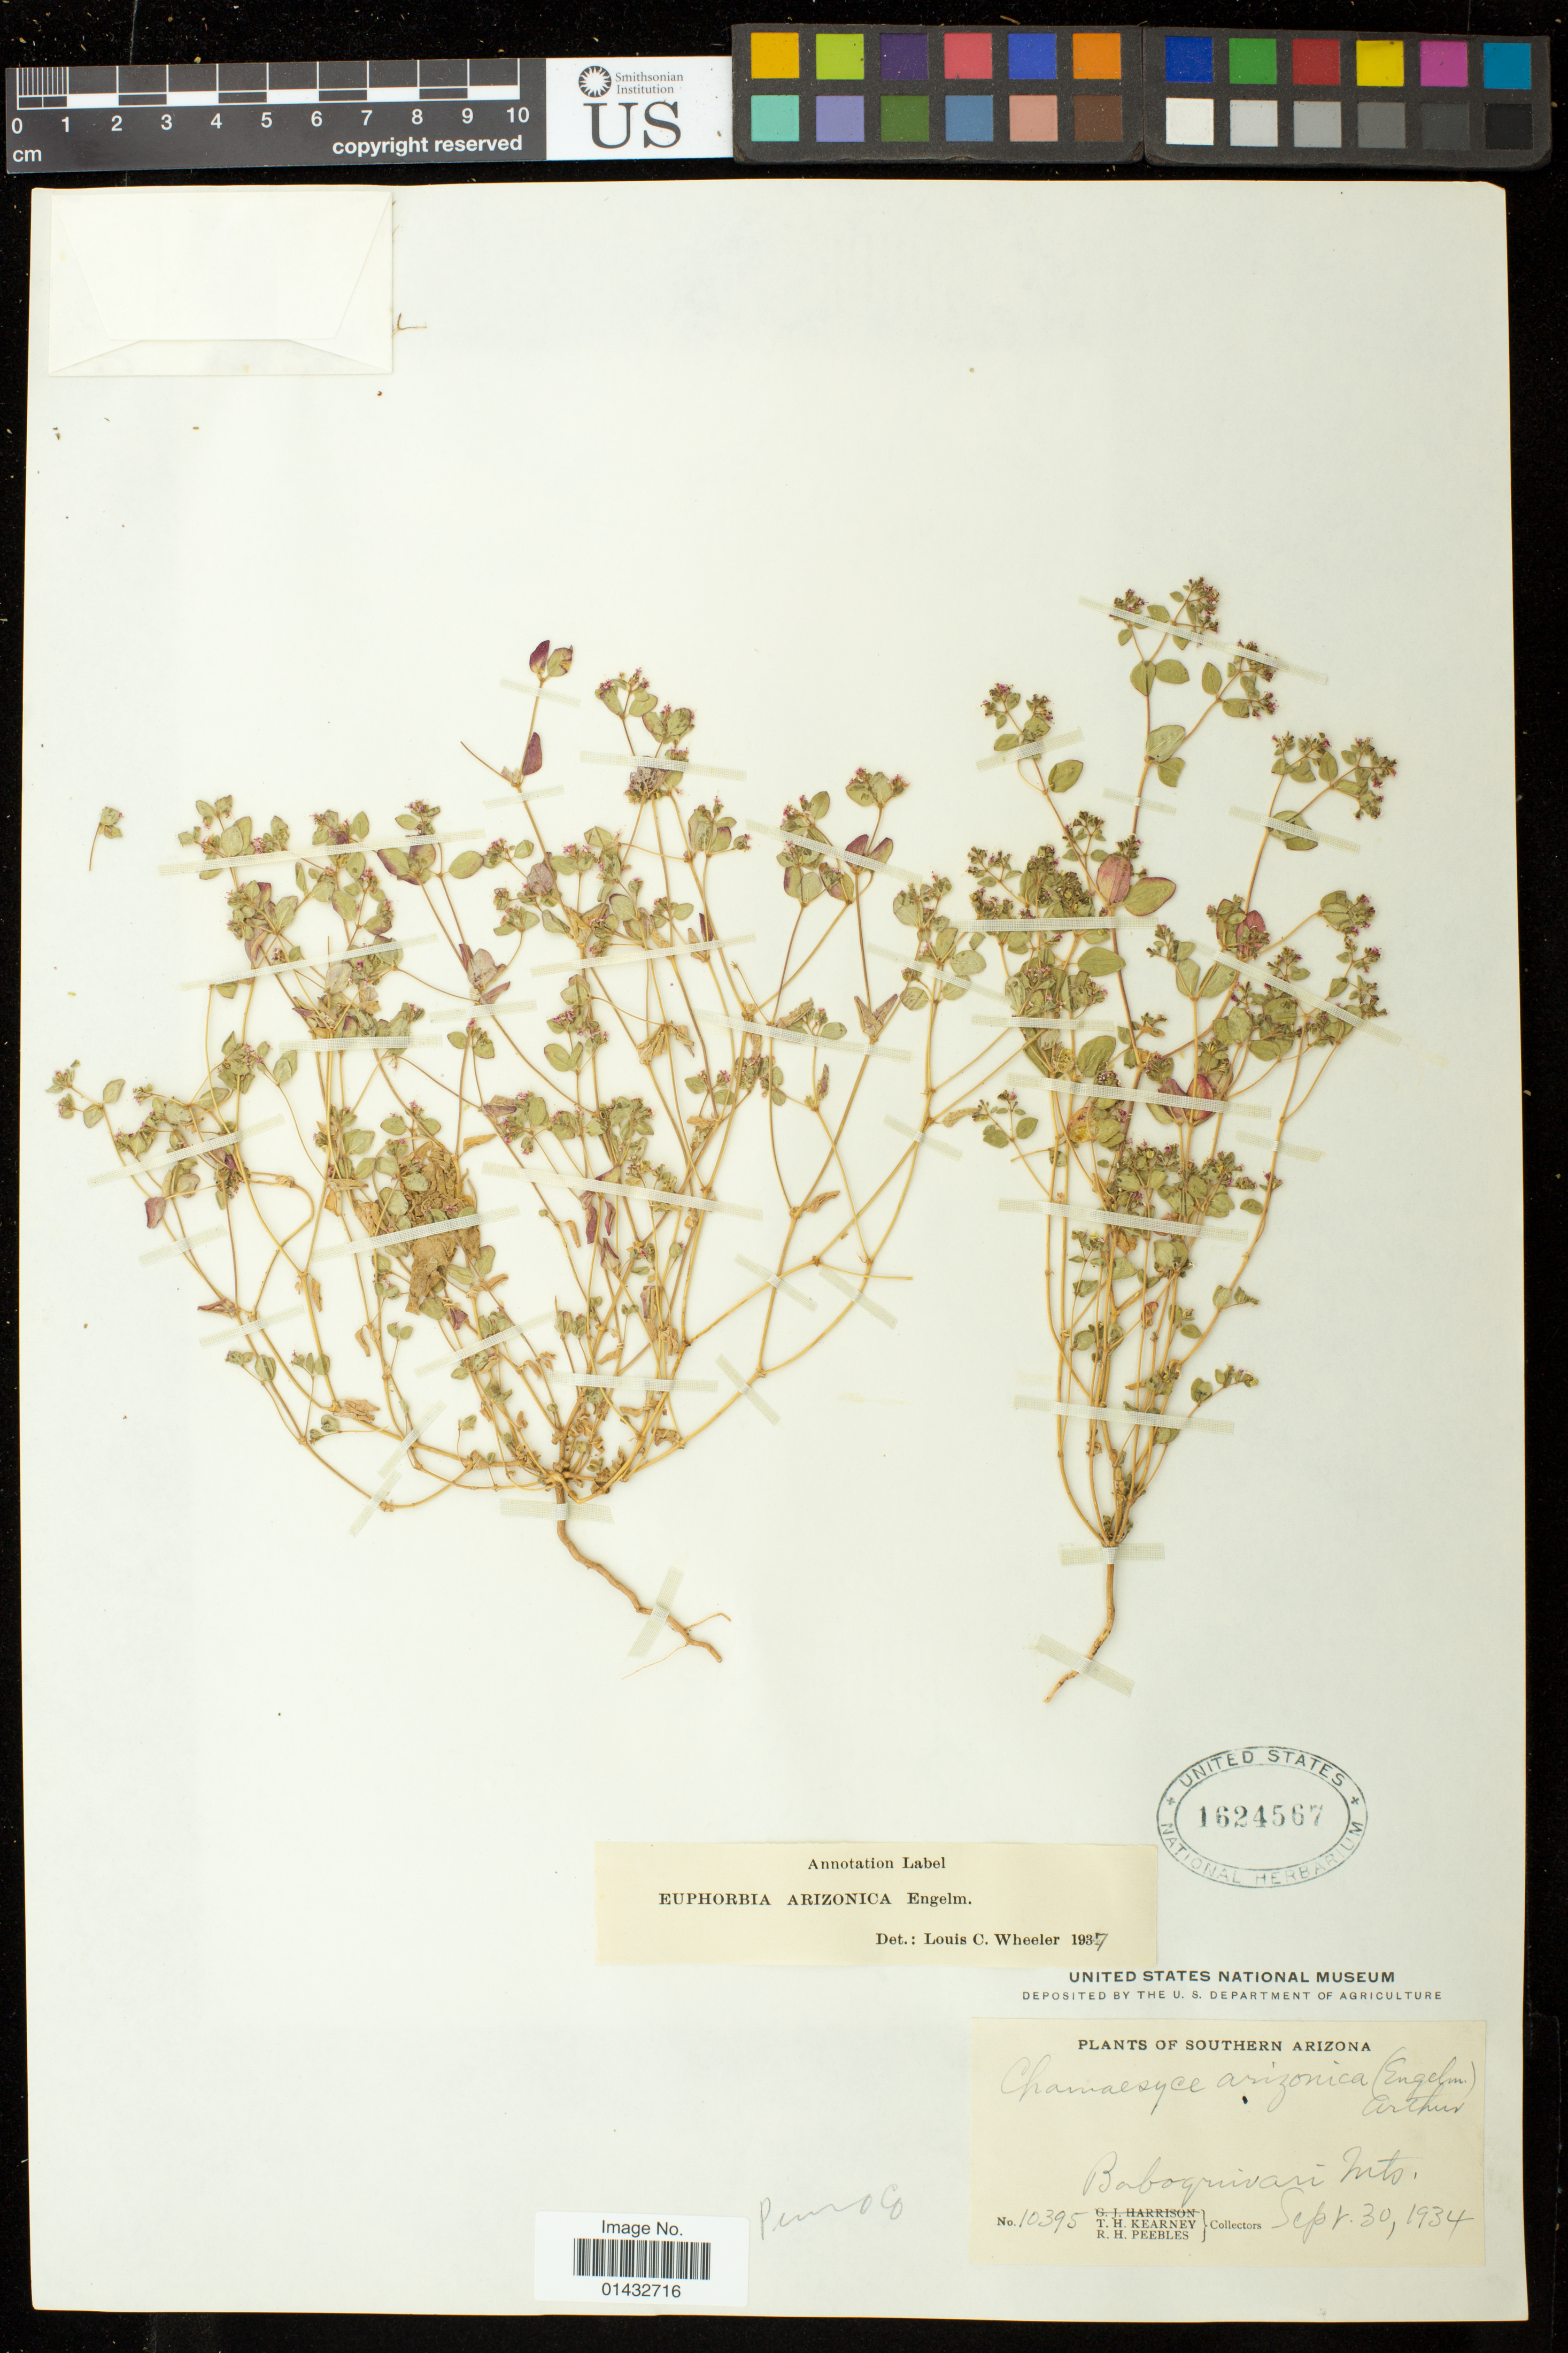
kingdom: Plantae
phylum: Tracheophyta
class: Magnoliopsida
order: Malpighiales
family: Euphorbiaceae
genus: Euphorbia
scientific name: Euphorbia arizonica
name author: Engelm.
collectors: T. H. Kearney & R. H. Peebles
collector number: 10395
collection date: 1934-09-30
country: United States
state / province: Arizona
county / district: Pima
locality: Baboquivari Mts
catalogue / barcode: US 1624567